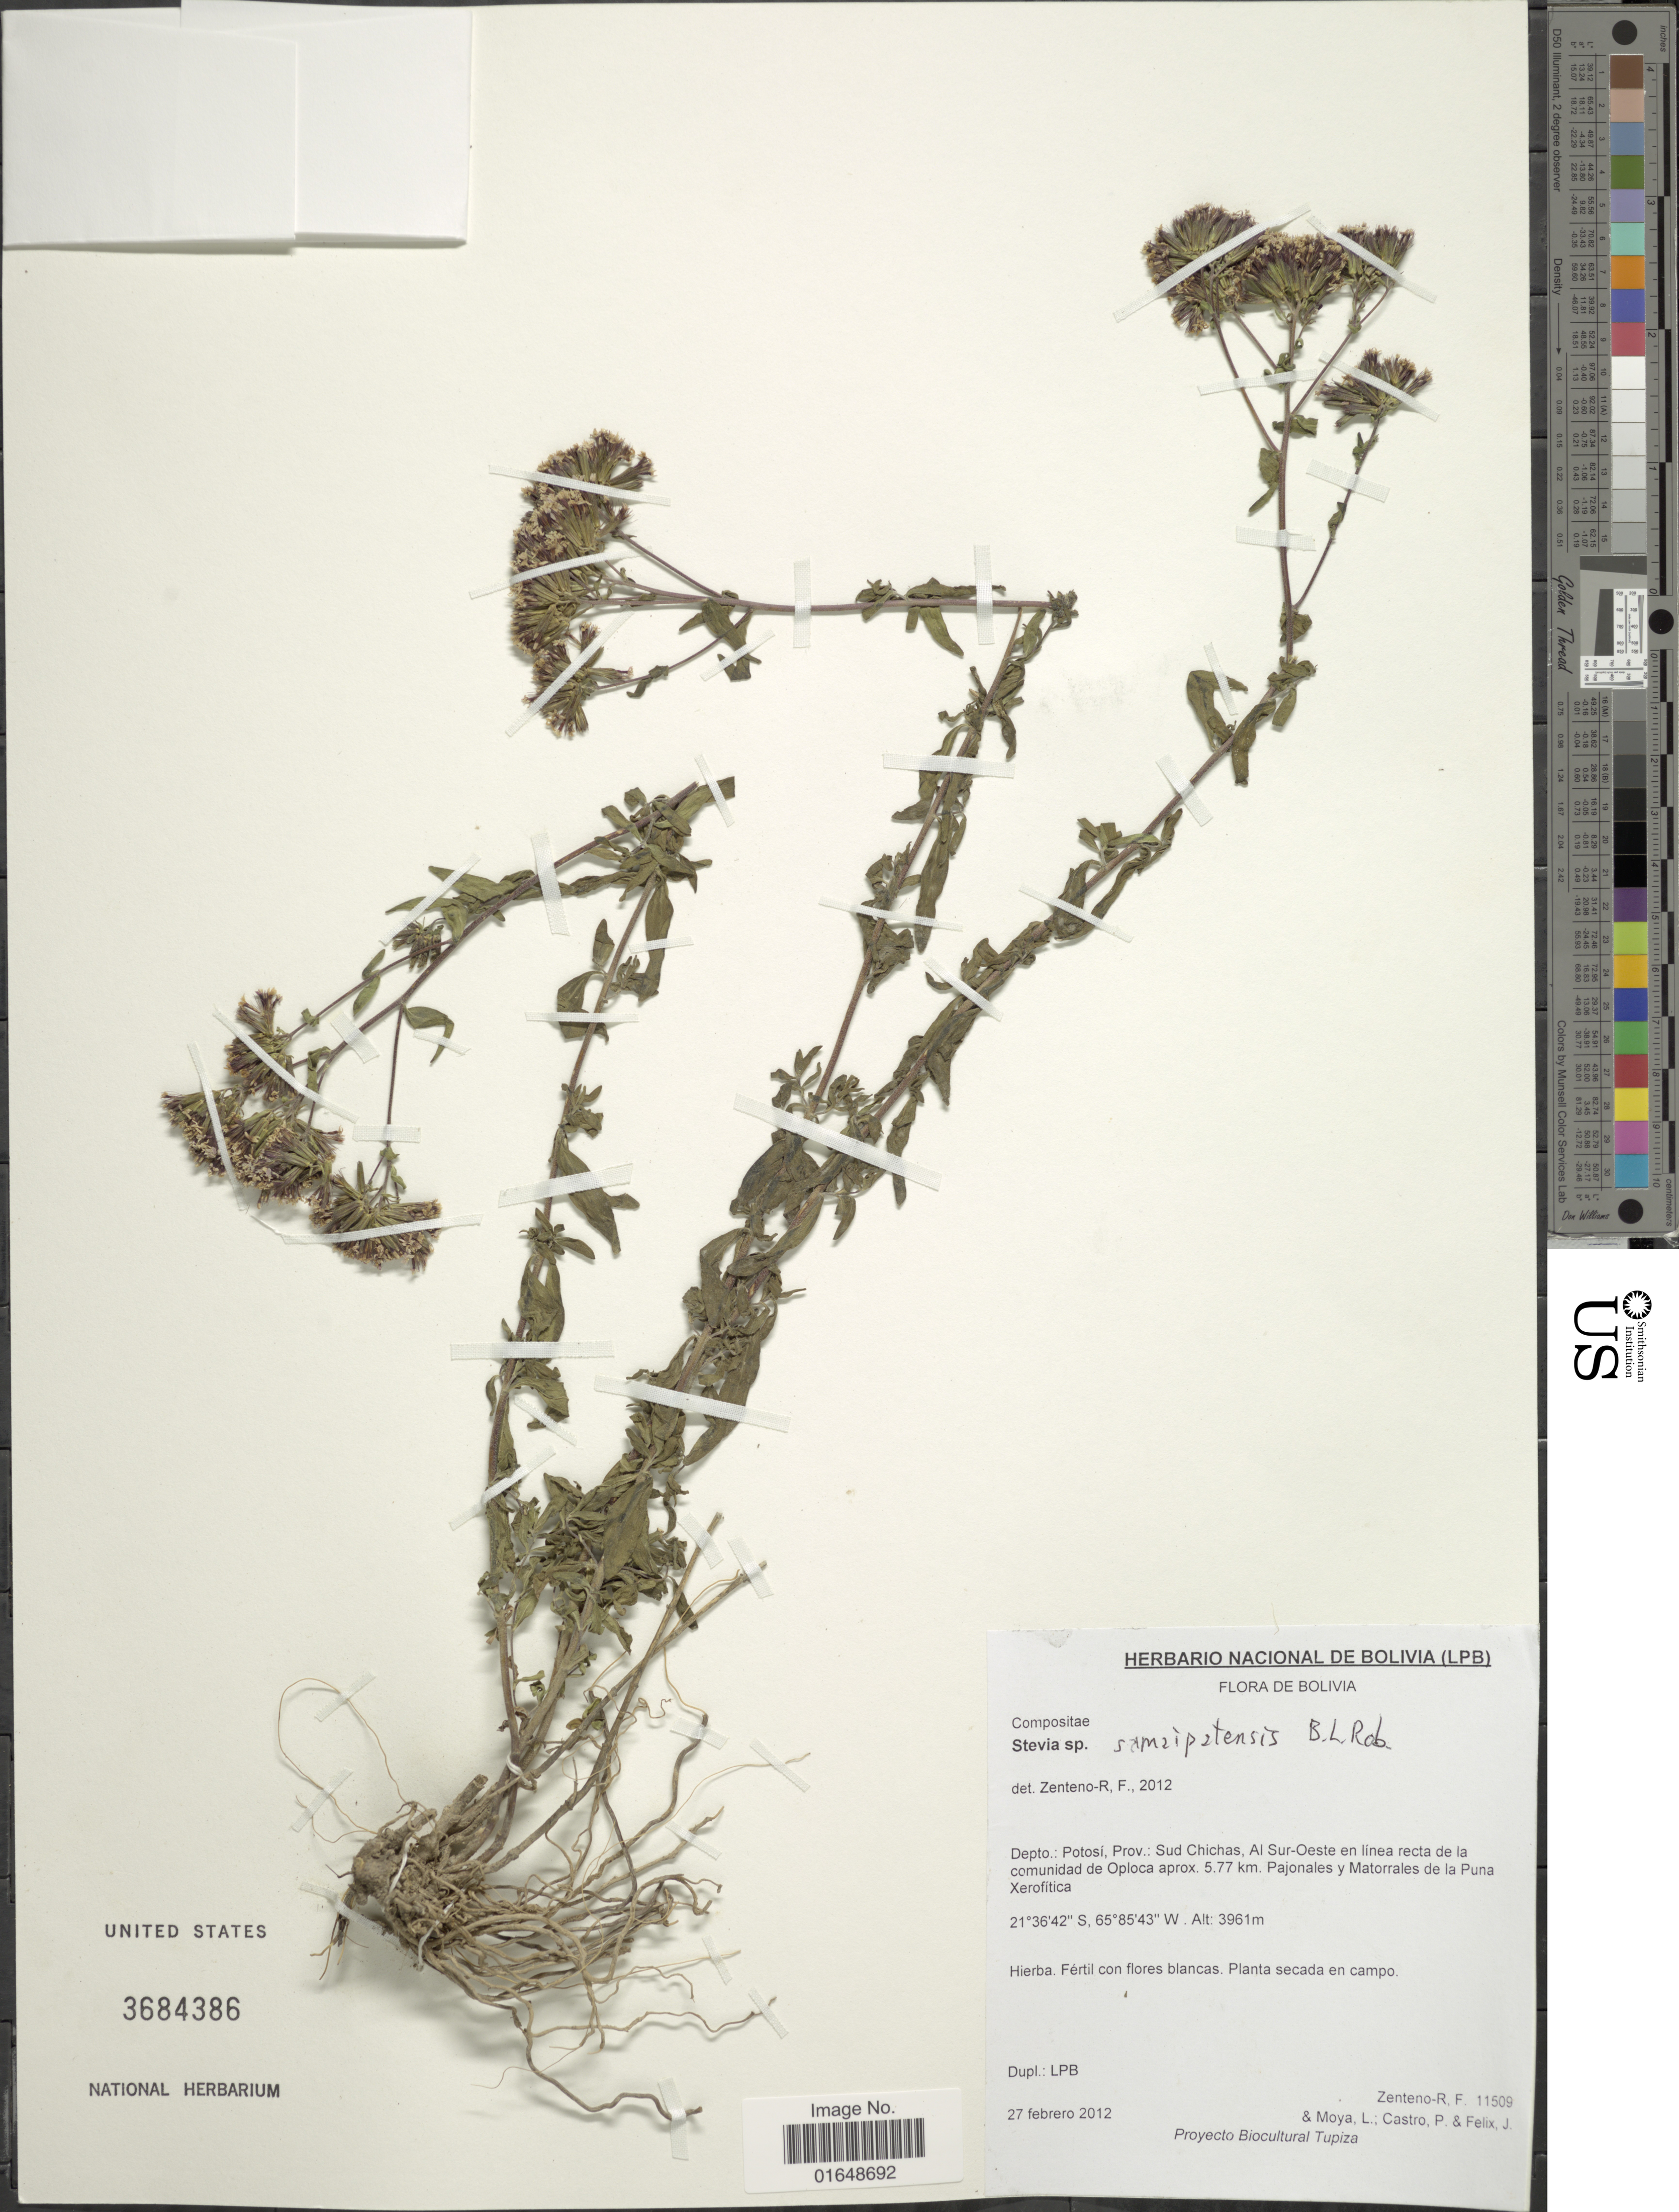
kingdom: Plantae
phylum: Tracheophyta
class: Magnoliopsida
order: Asterales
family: Asteraceae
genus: Stevia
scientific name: Stevia samaipatensis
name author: B.L. Rob.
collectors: F. Zenteno, L. Moya, P. Castro & J. Félix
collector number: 11509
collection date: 2012-02-27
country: Bolivia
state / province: Potosi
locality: Depto.: Potosí, Prov.: Sud Chichas, Al Sur-Oeste en linea recta de la comunidad de Oploca aprox. 5.77 km. Pajonales y Matorrales de la Puna Xerofitica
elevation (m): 3961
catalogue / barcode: US 3684386